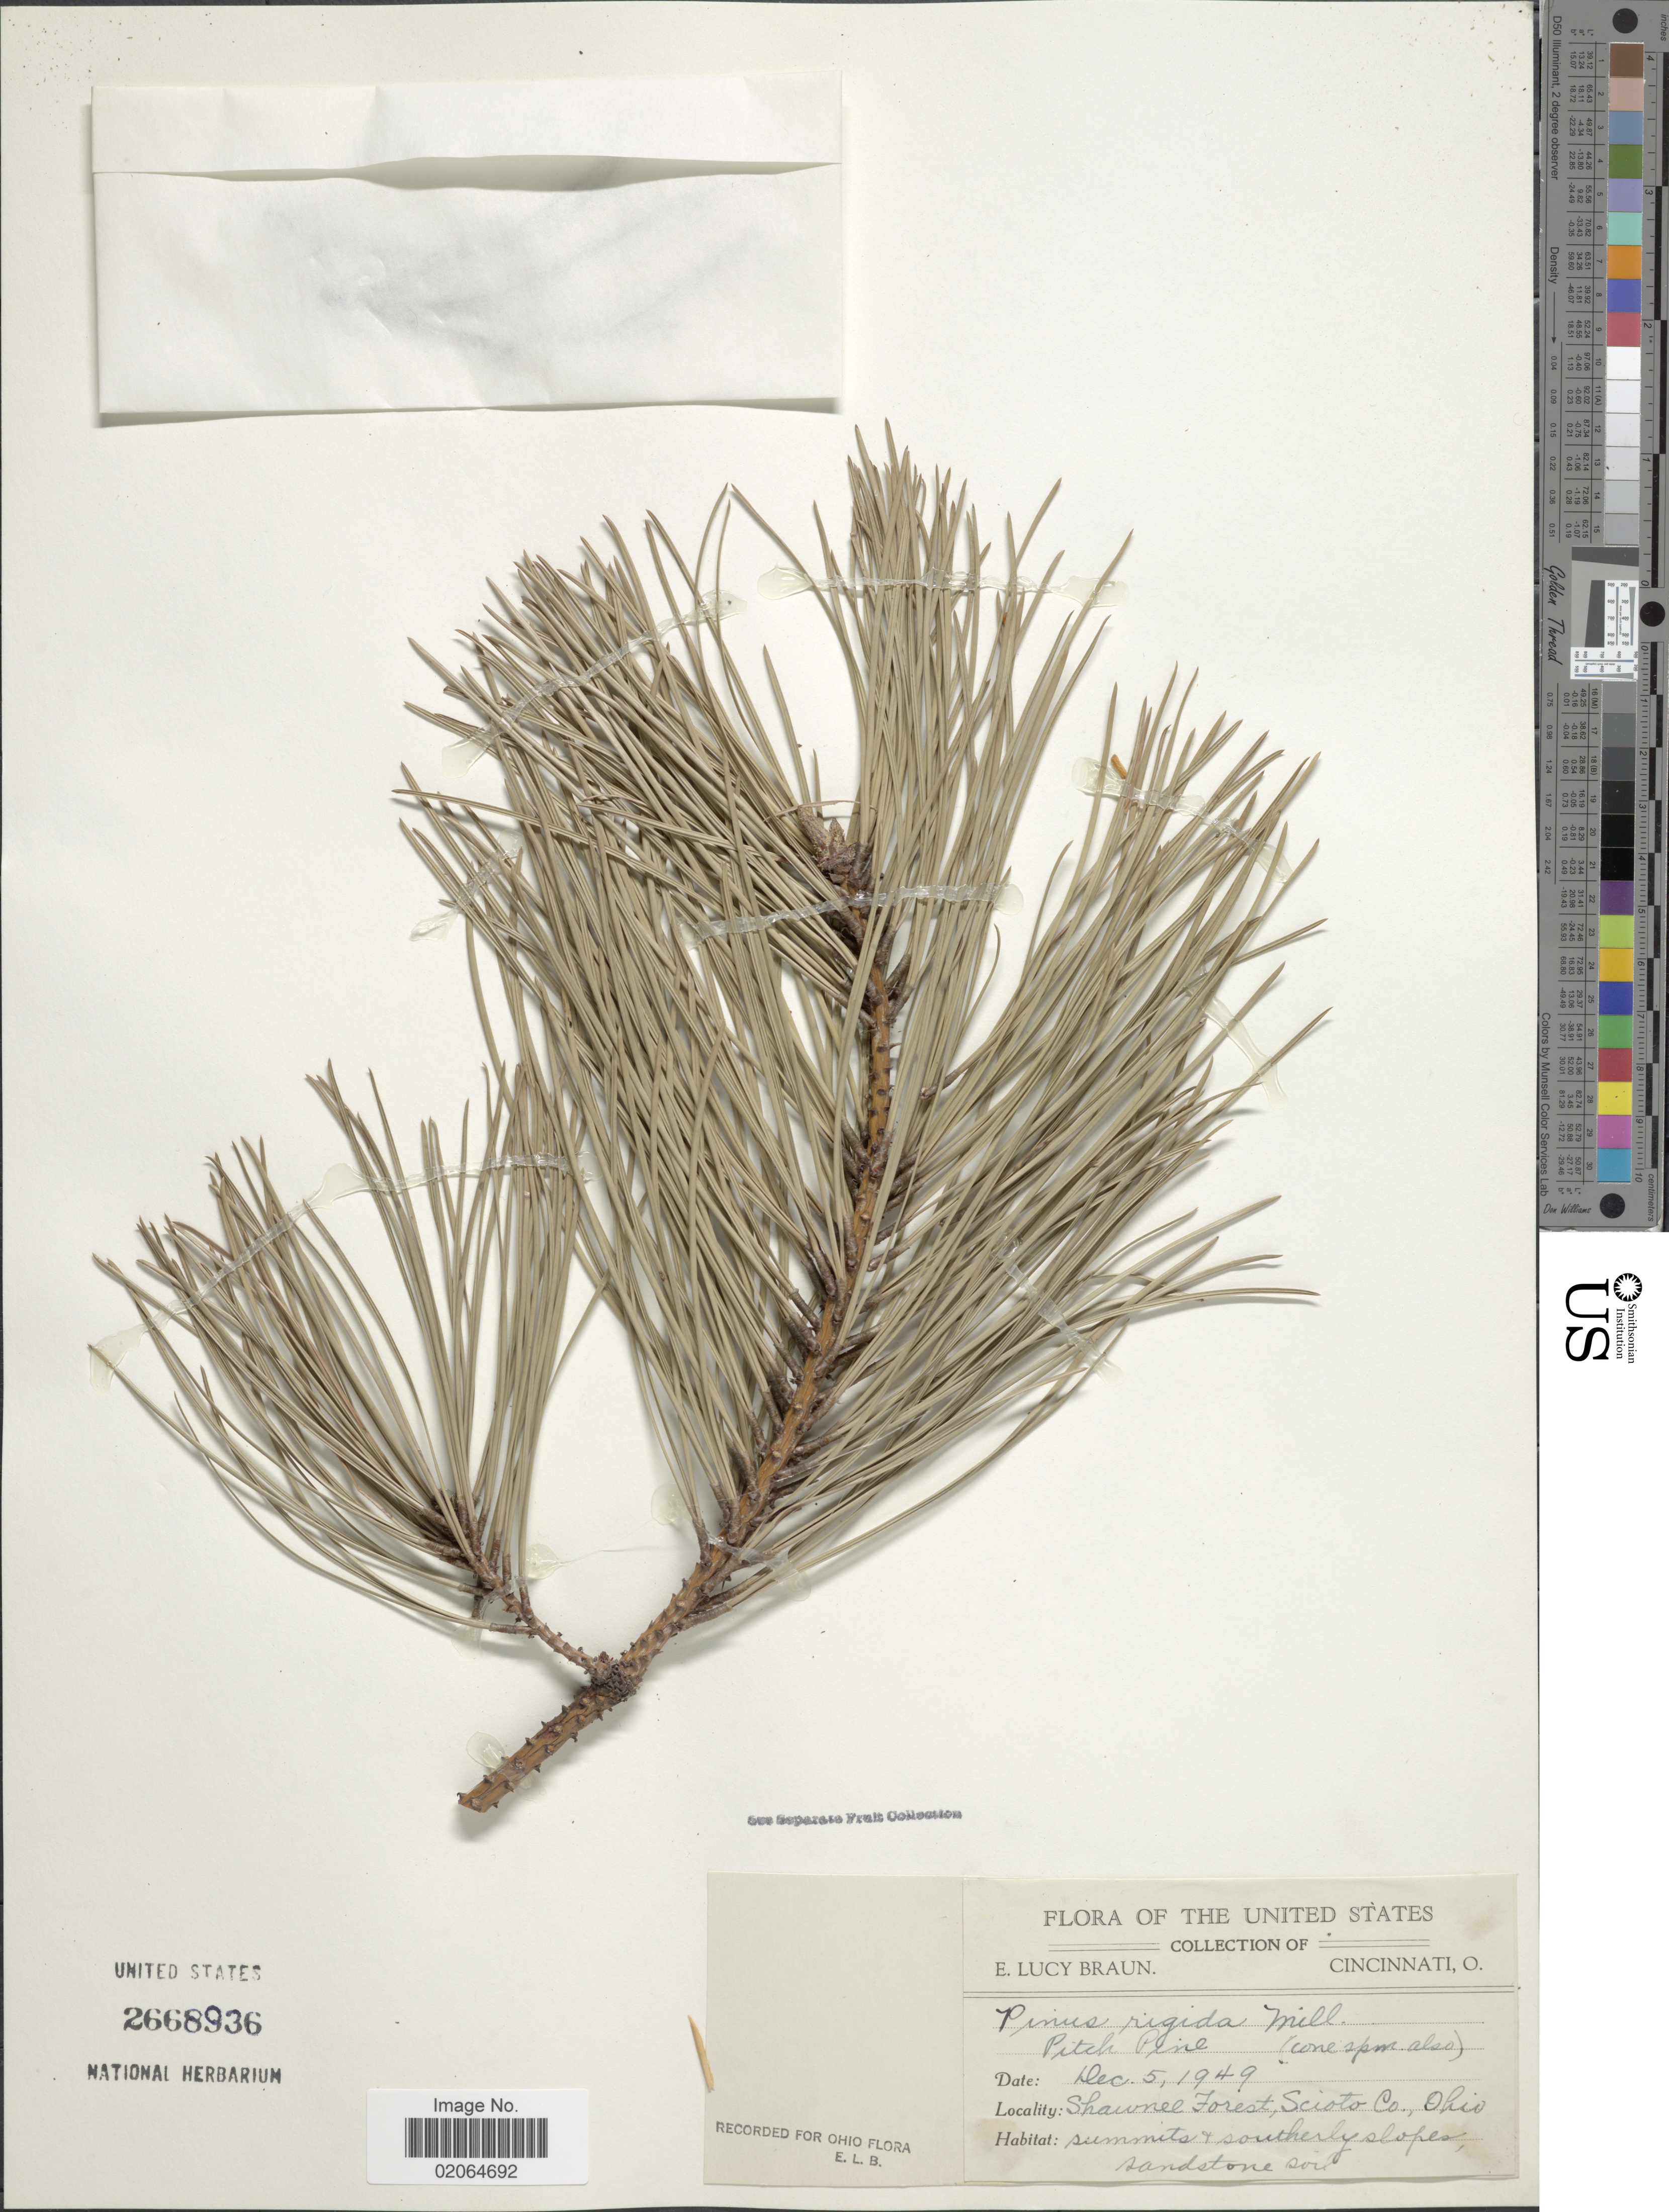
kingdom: Plantae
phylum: Tracheophyta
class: Pinopsida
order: Pinales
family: Pinaceae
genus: Pinus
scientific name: Pinus rigida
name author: Mill.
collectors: E. L. Braun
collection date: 1949-12-05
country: United States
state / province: Ohio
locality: Shawnee Forest, Scioto Co.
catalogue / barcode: US 2668936